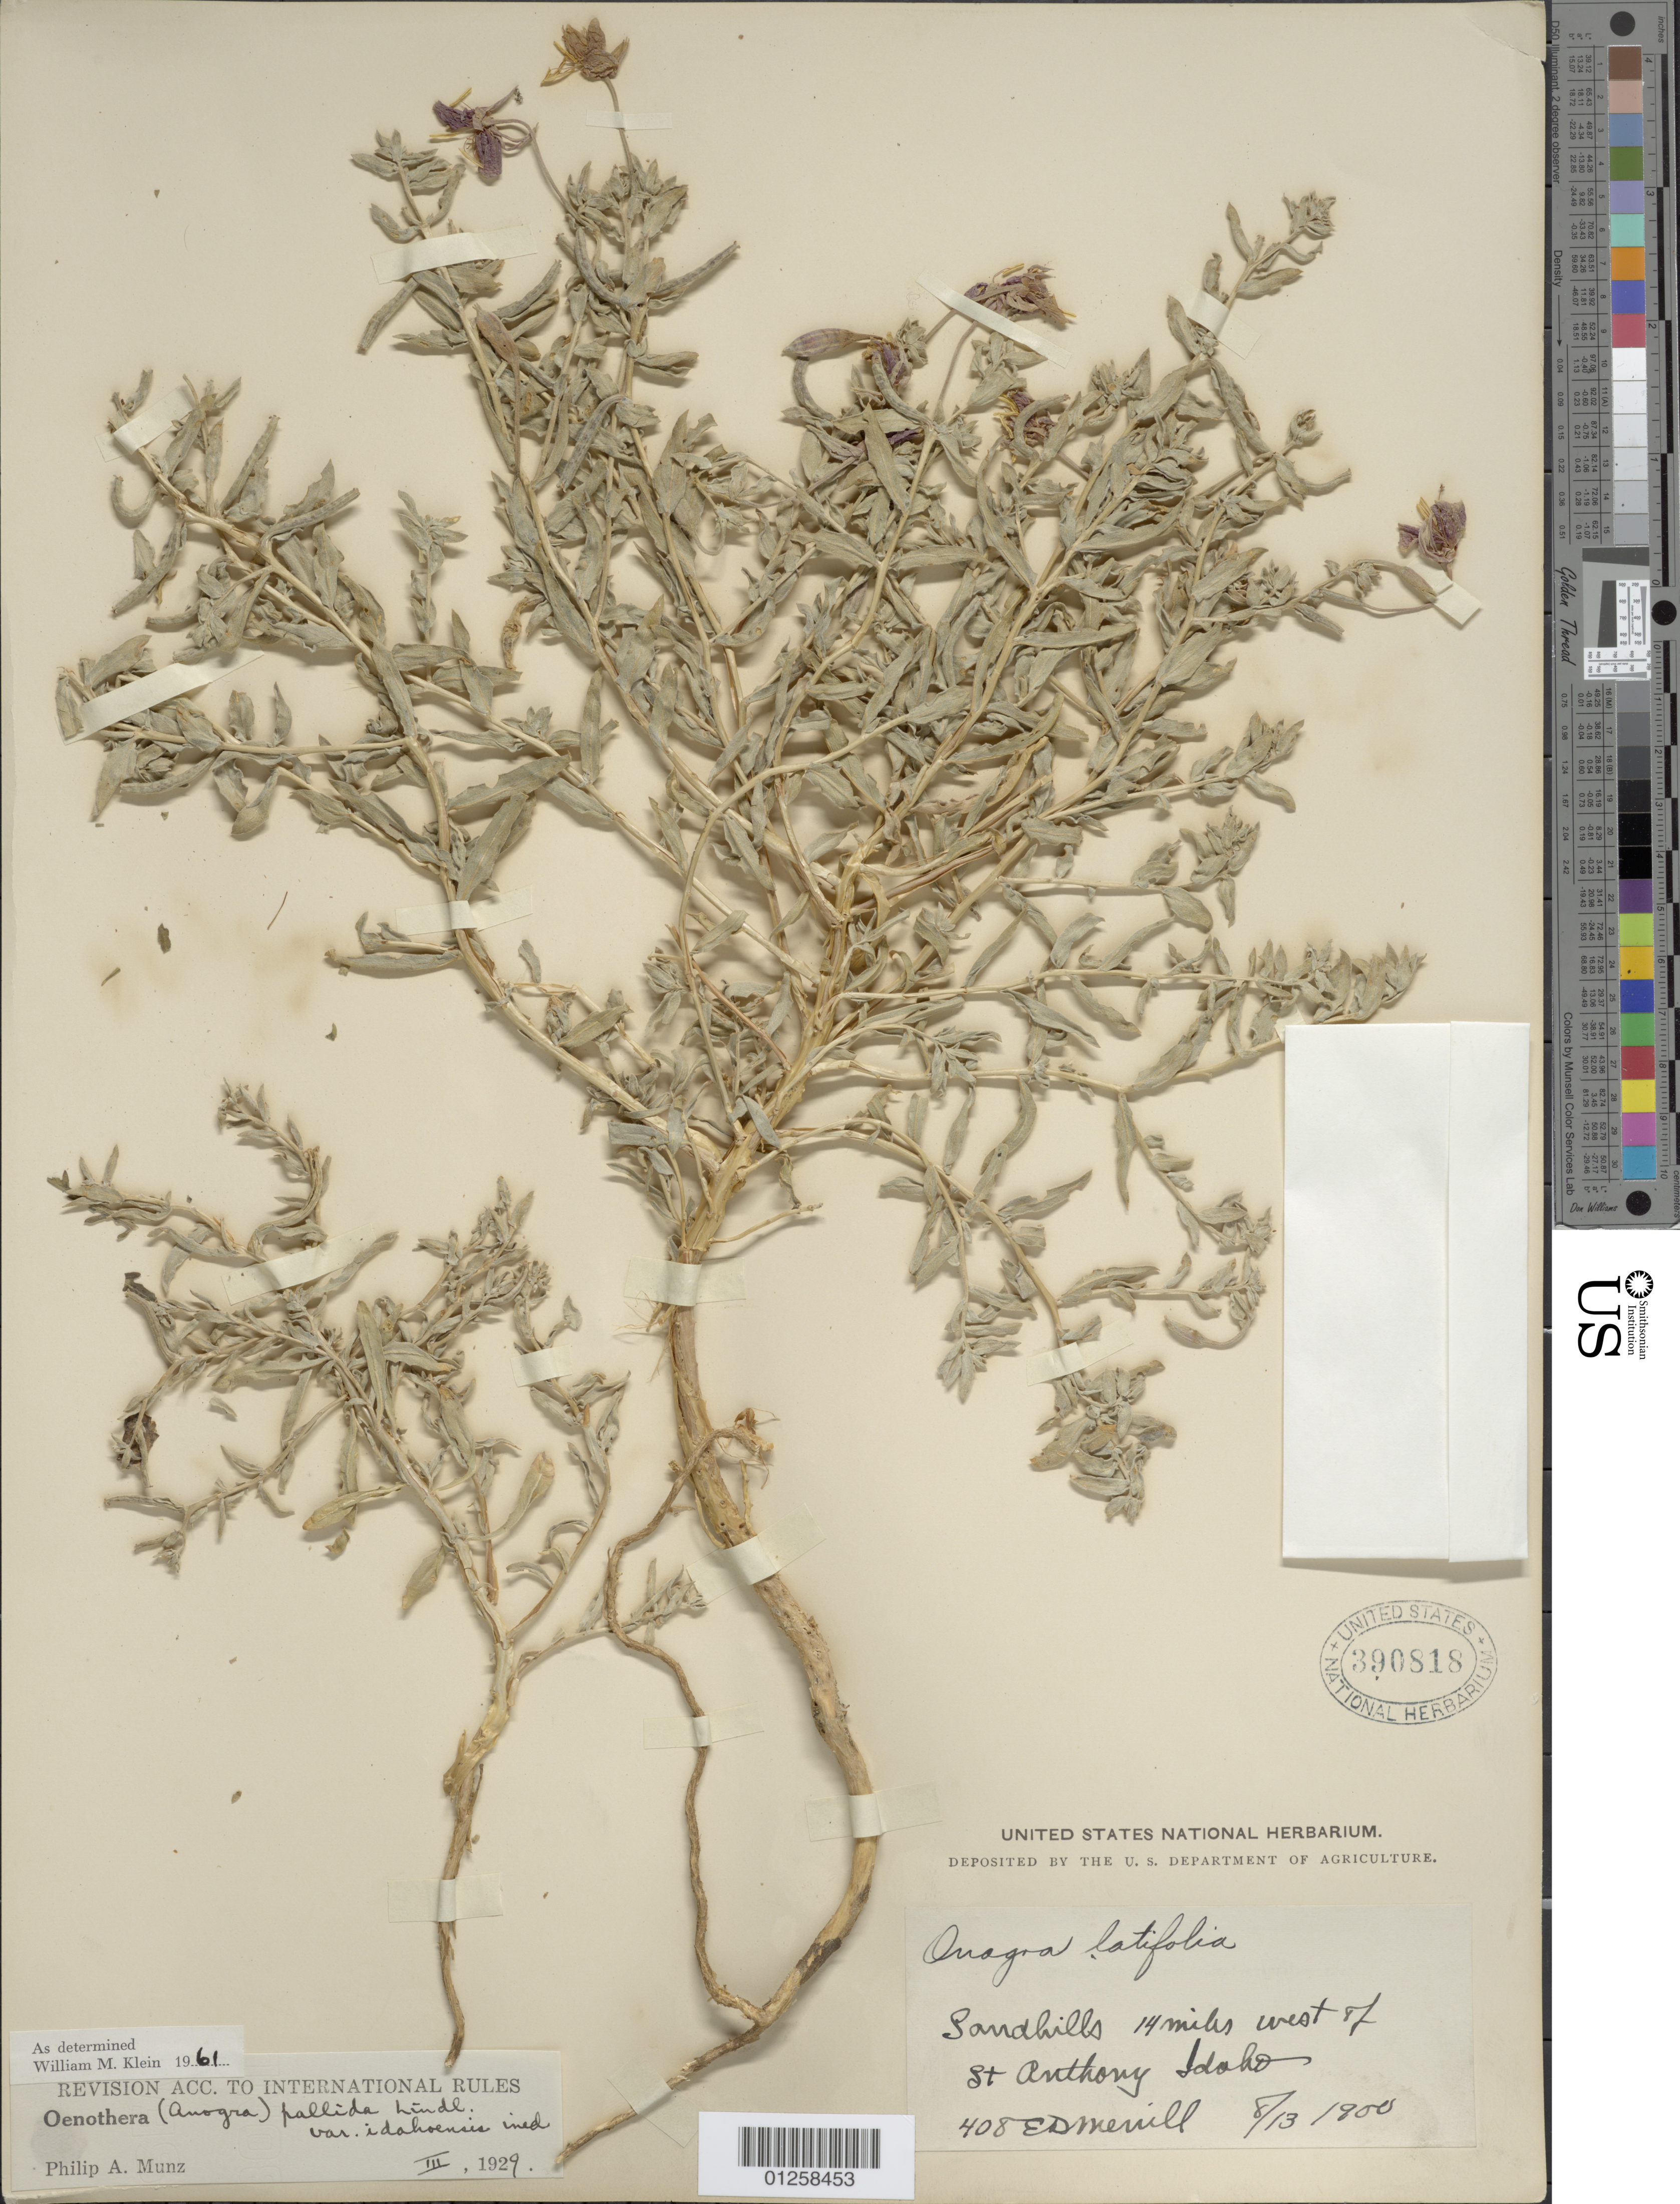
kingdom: Plantae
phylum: Tracheophyta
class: Magnoliopsida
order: Myrtales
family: Onagraceae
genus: Oenothera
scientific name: Oenothera pallida subsp. pallida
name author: Lindl.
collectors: E. D. Merrill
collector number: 408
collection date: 1900-08-14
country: United States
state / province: Idaho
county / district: St. Anthony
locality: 14 miles W of St. Anthony.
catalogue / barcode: US 390818